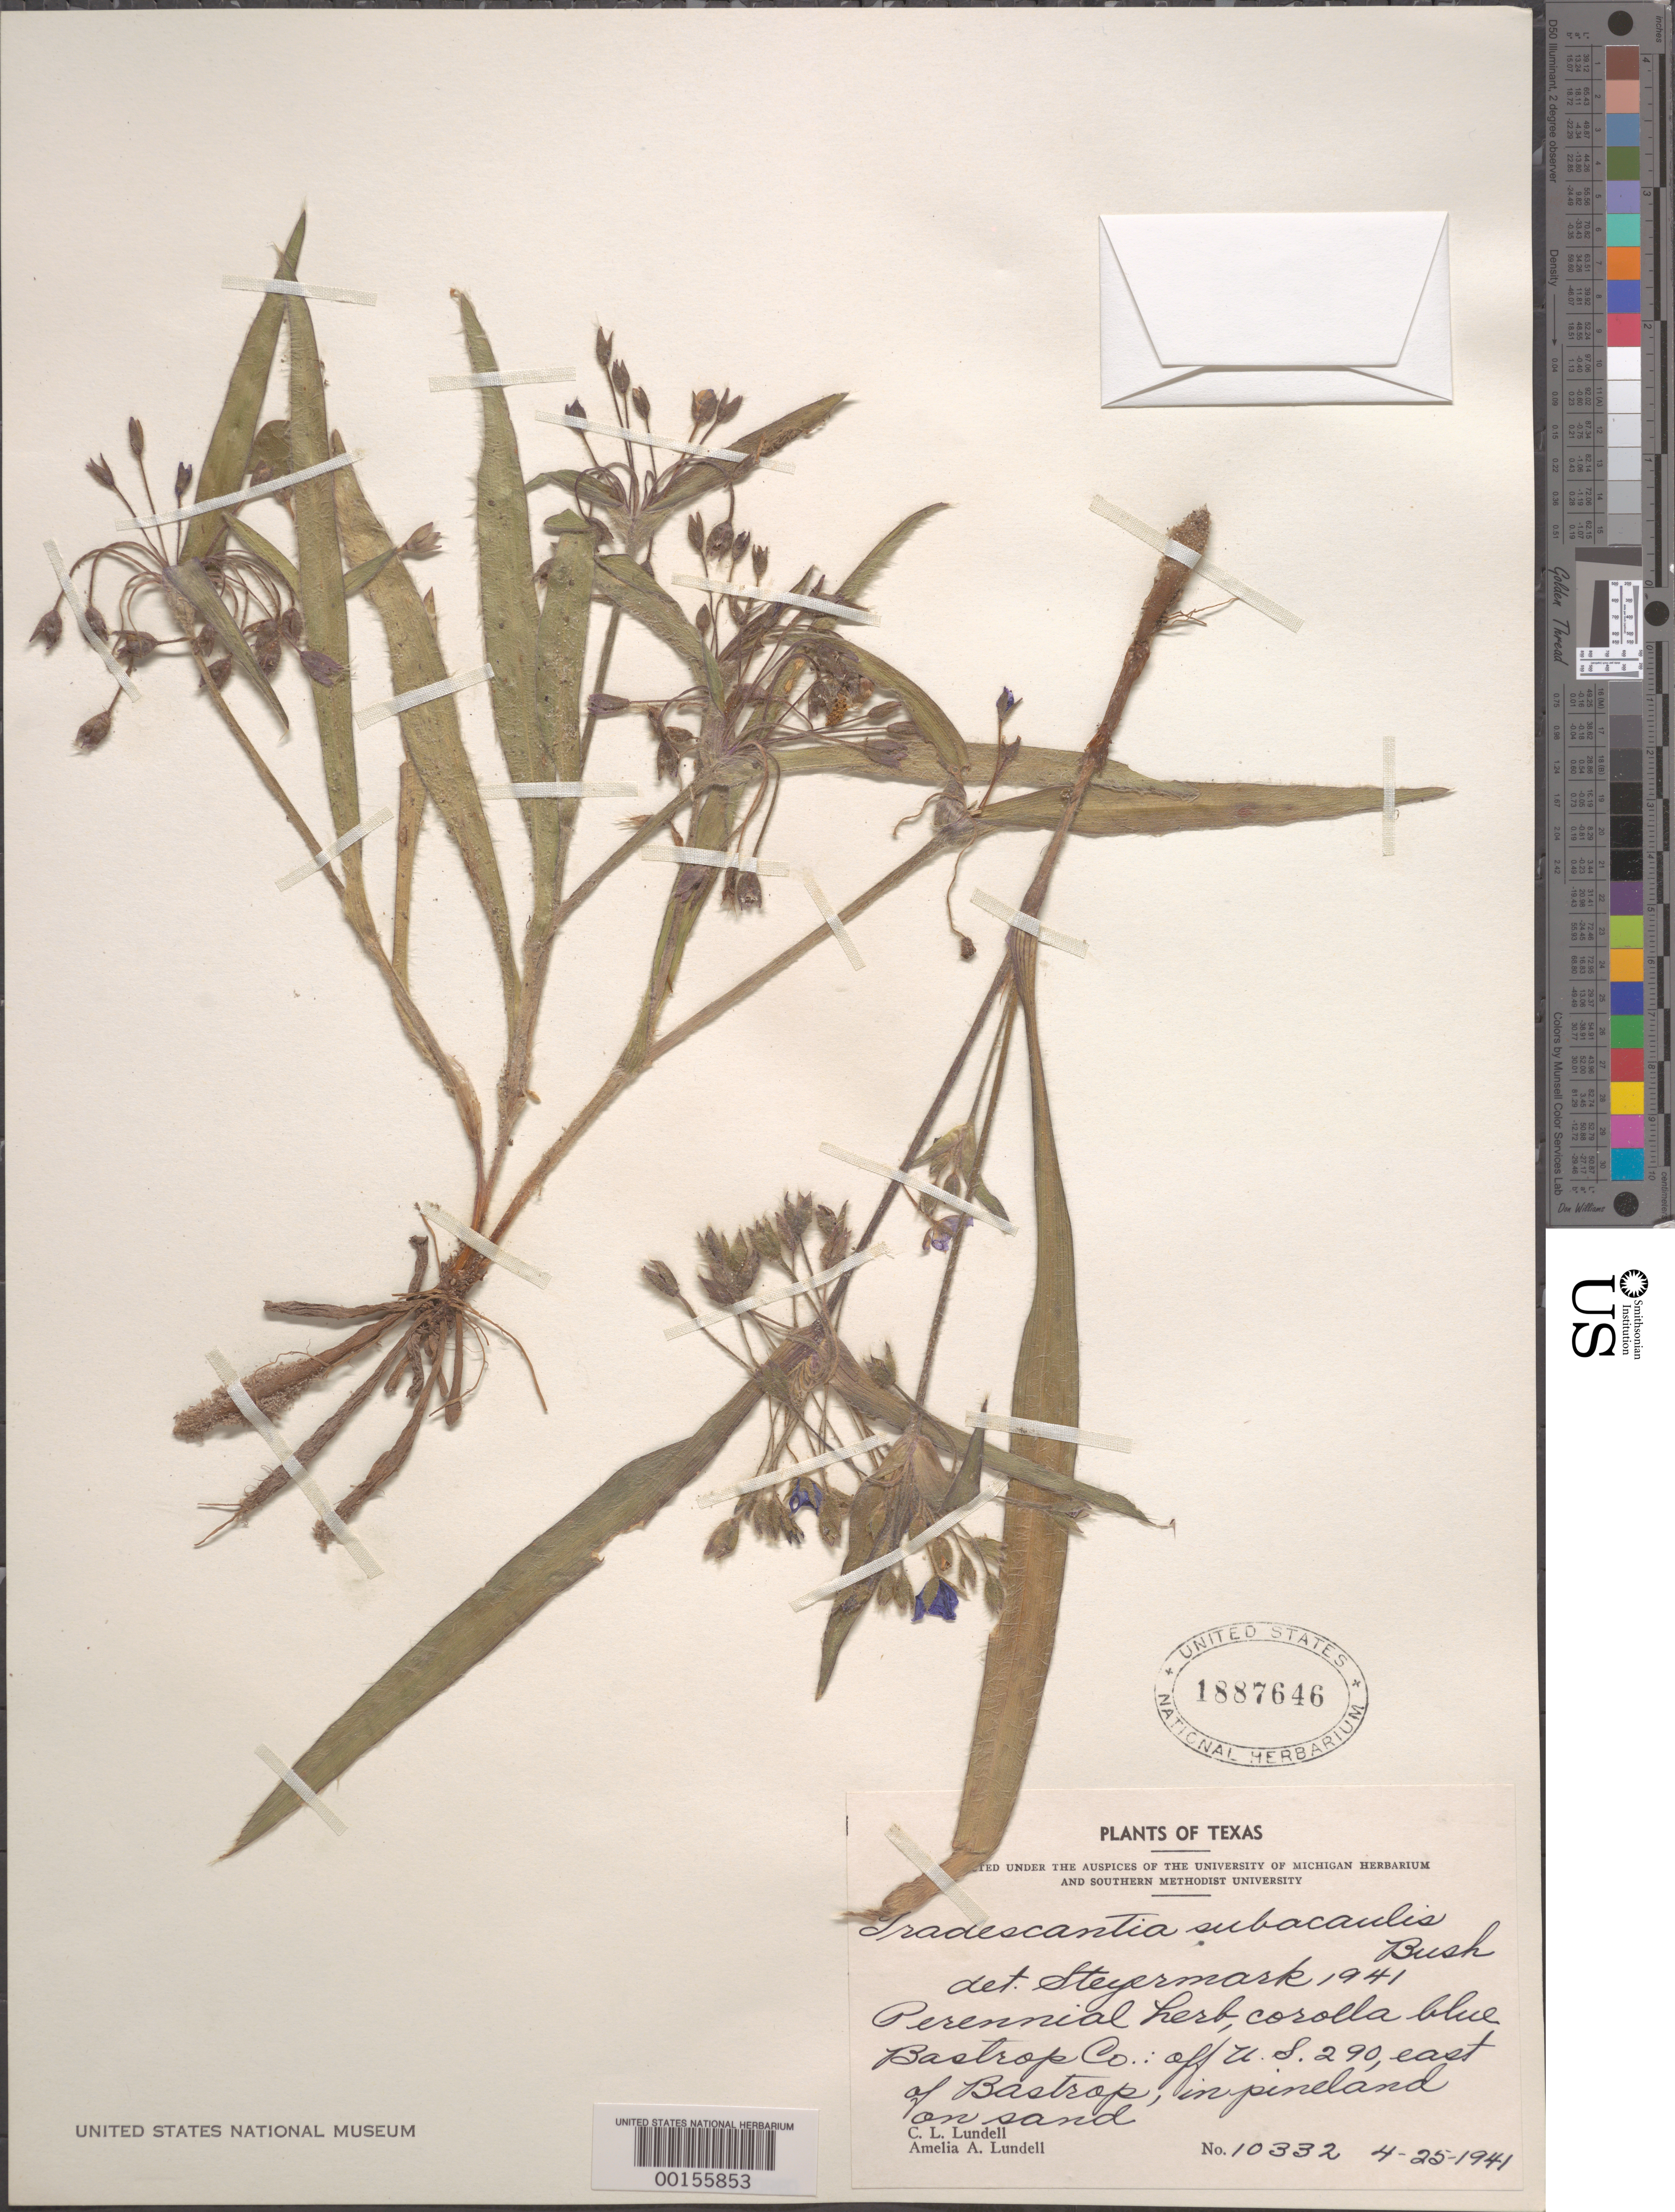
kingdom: Plantae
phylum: Tracheophyta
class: Liliopsida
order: Commelinales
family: Commelinaceae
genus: Tradescantia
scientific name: Tradescantia subacaulis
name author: Bush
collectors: C. L. Lundell & A. A. Lundell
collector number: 10332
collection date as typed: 25 Apr 1941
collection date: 1941-04-25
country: United States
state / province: Texas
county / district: Bastrop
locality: E of bastrop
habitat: Pineland on sand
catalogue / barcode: US 1887646